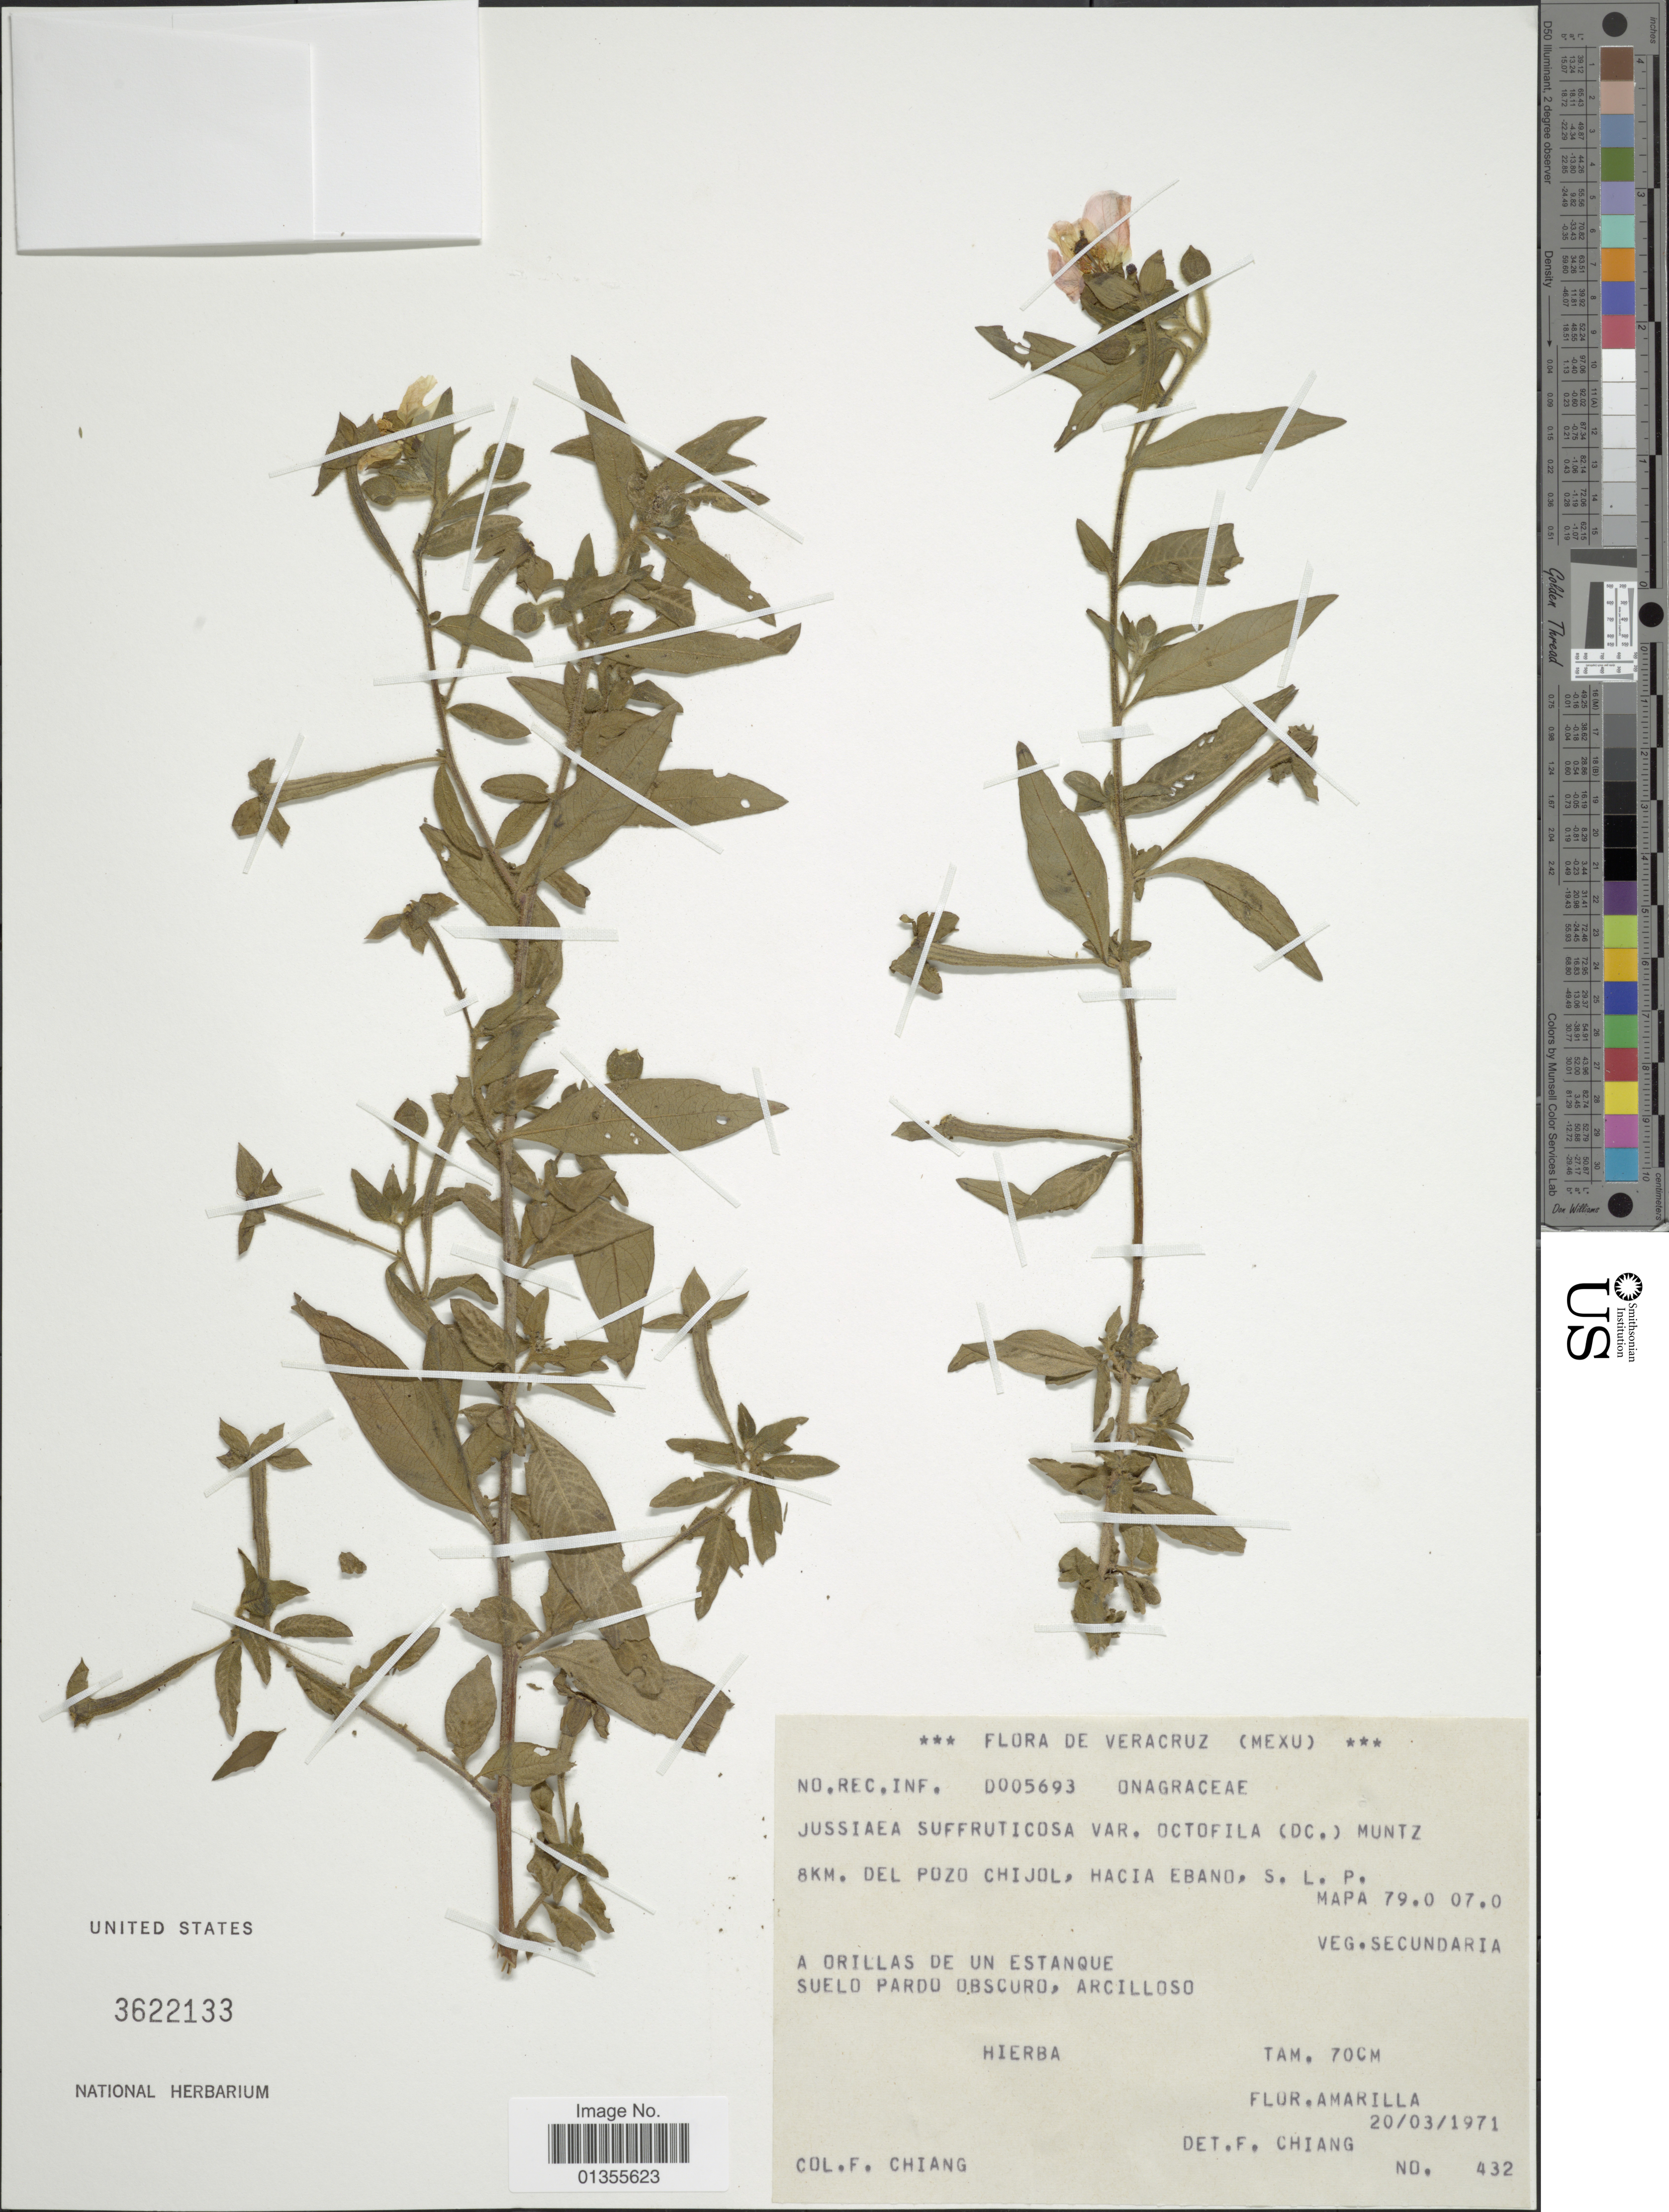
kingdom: Plantae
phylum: Tracheophyta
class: Magnoliopsida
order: Myrtales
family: Onagraceae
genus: Ludwigia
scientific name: Ludwigia octovalvis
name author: (Jacq.) P.H. Raven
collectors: F. Chiang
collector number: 432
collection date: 1971-03-20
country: Mexico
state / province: Veracruz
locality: Veracruz. 8Km. del Pozo Chijol, hacia Ebano, S.L.P.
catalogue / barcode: US 3622133